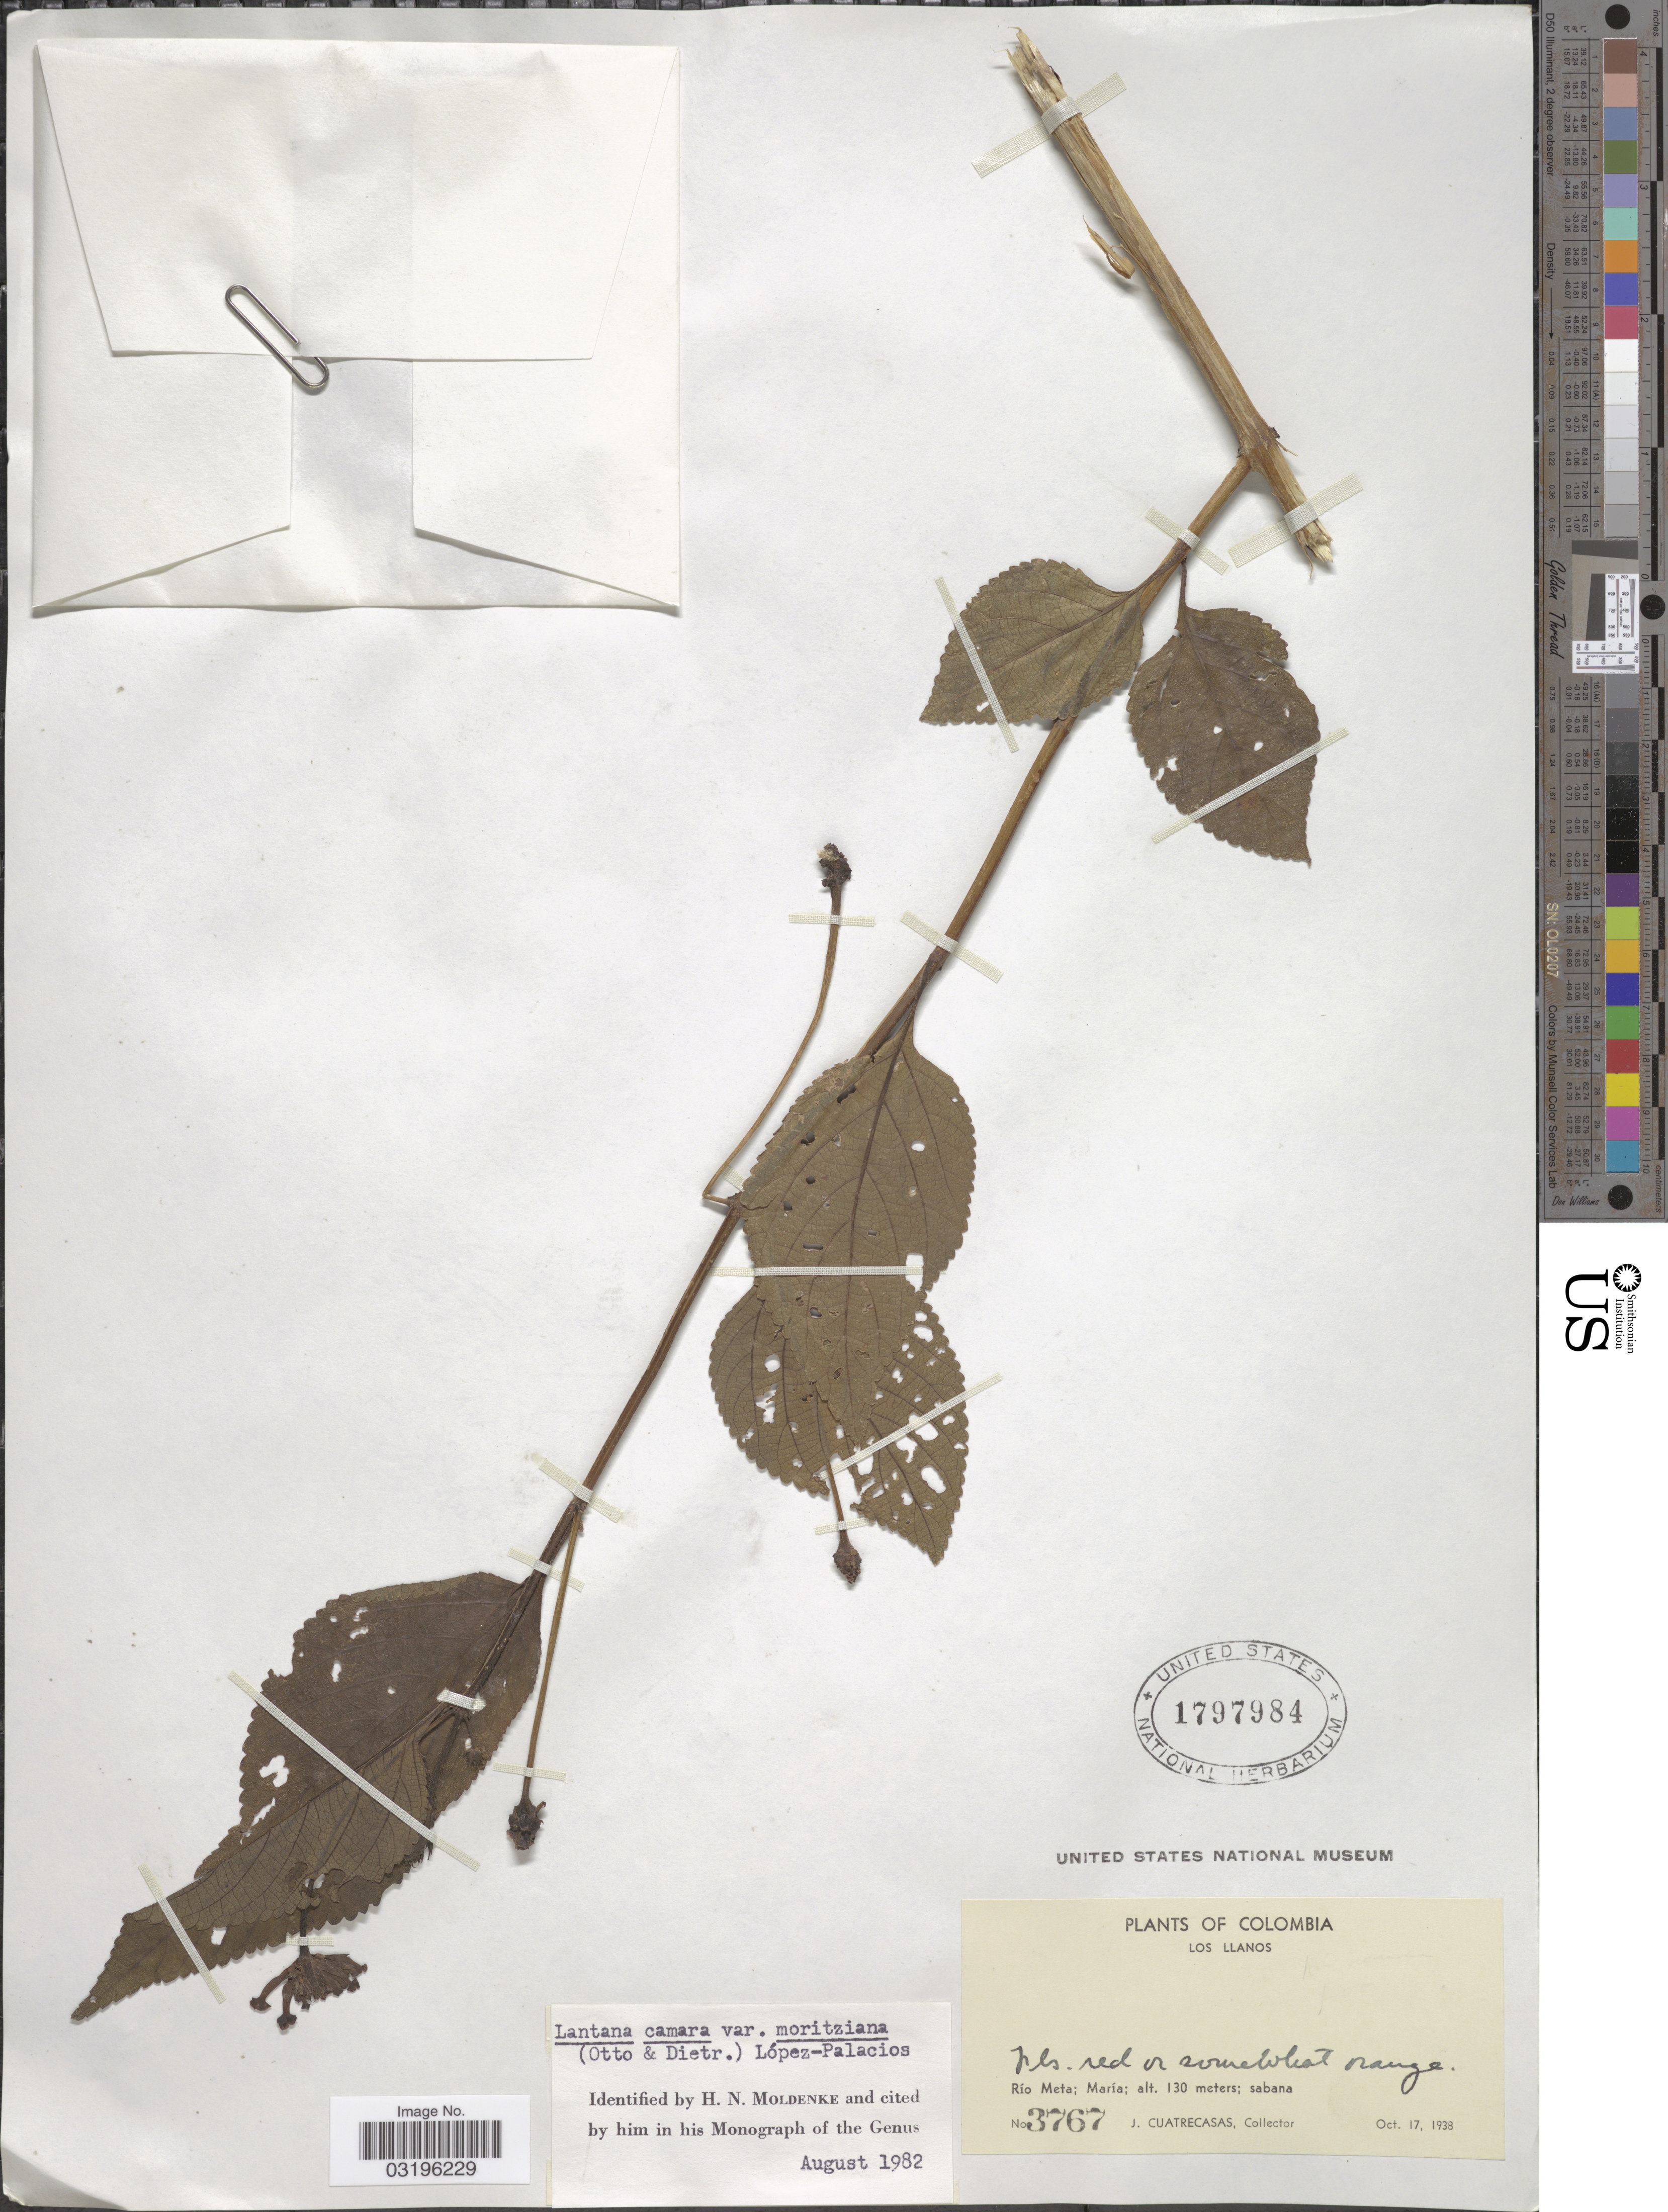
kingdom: Plantae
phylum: Tracheophyta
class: Magnoliopsida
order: Lamiales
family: Verbenaceae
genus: Lantana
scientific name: Lantana camara var. moritziana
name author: (Otto & A. Dietr.) López-Pal.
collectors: J. Cuatrecasas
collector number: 3767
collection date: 1938-10-17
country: Colombia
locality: Los Llanos. Río Meta; María; sabana.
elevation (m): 130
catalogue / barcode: US 1797984